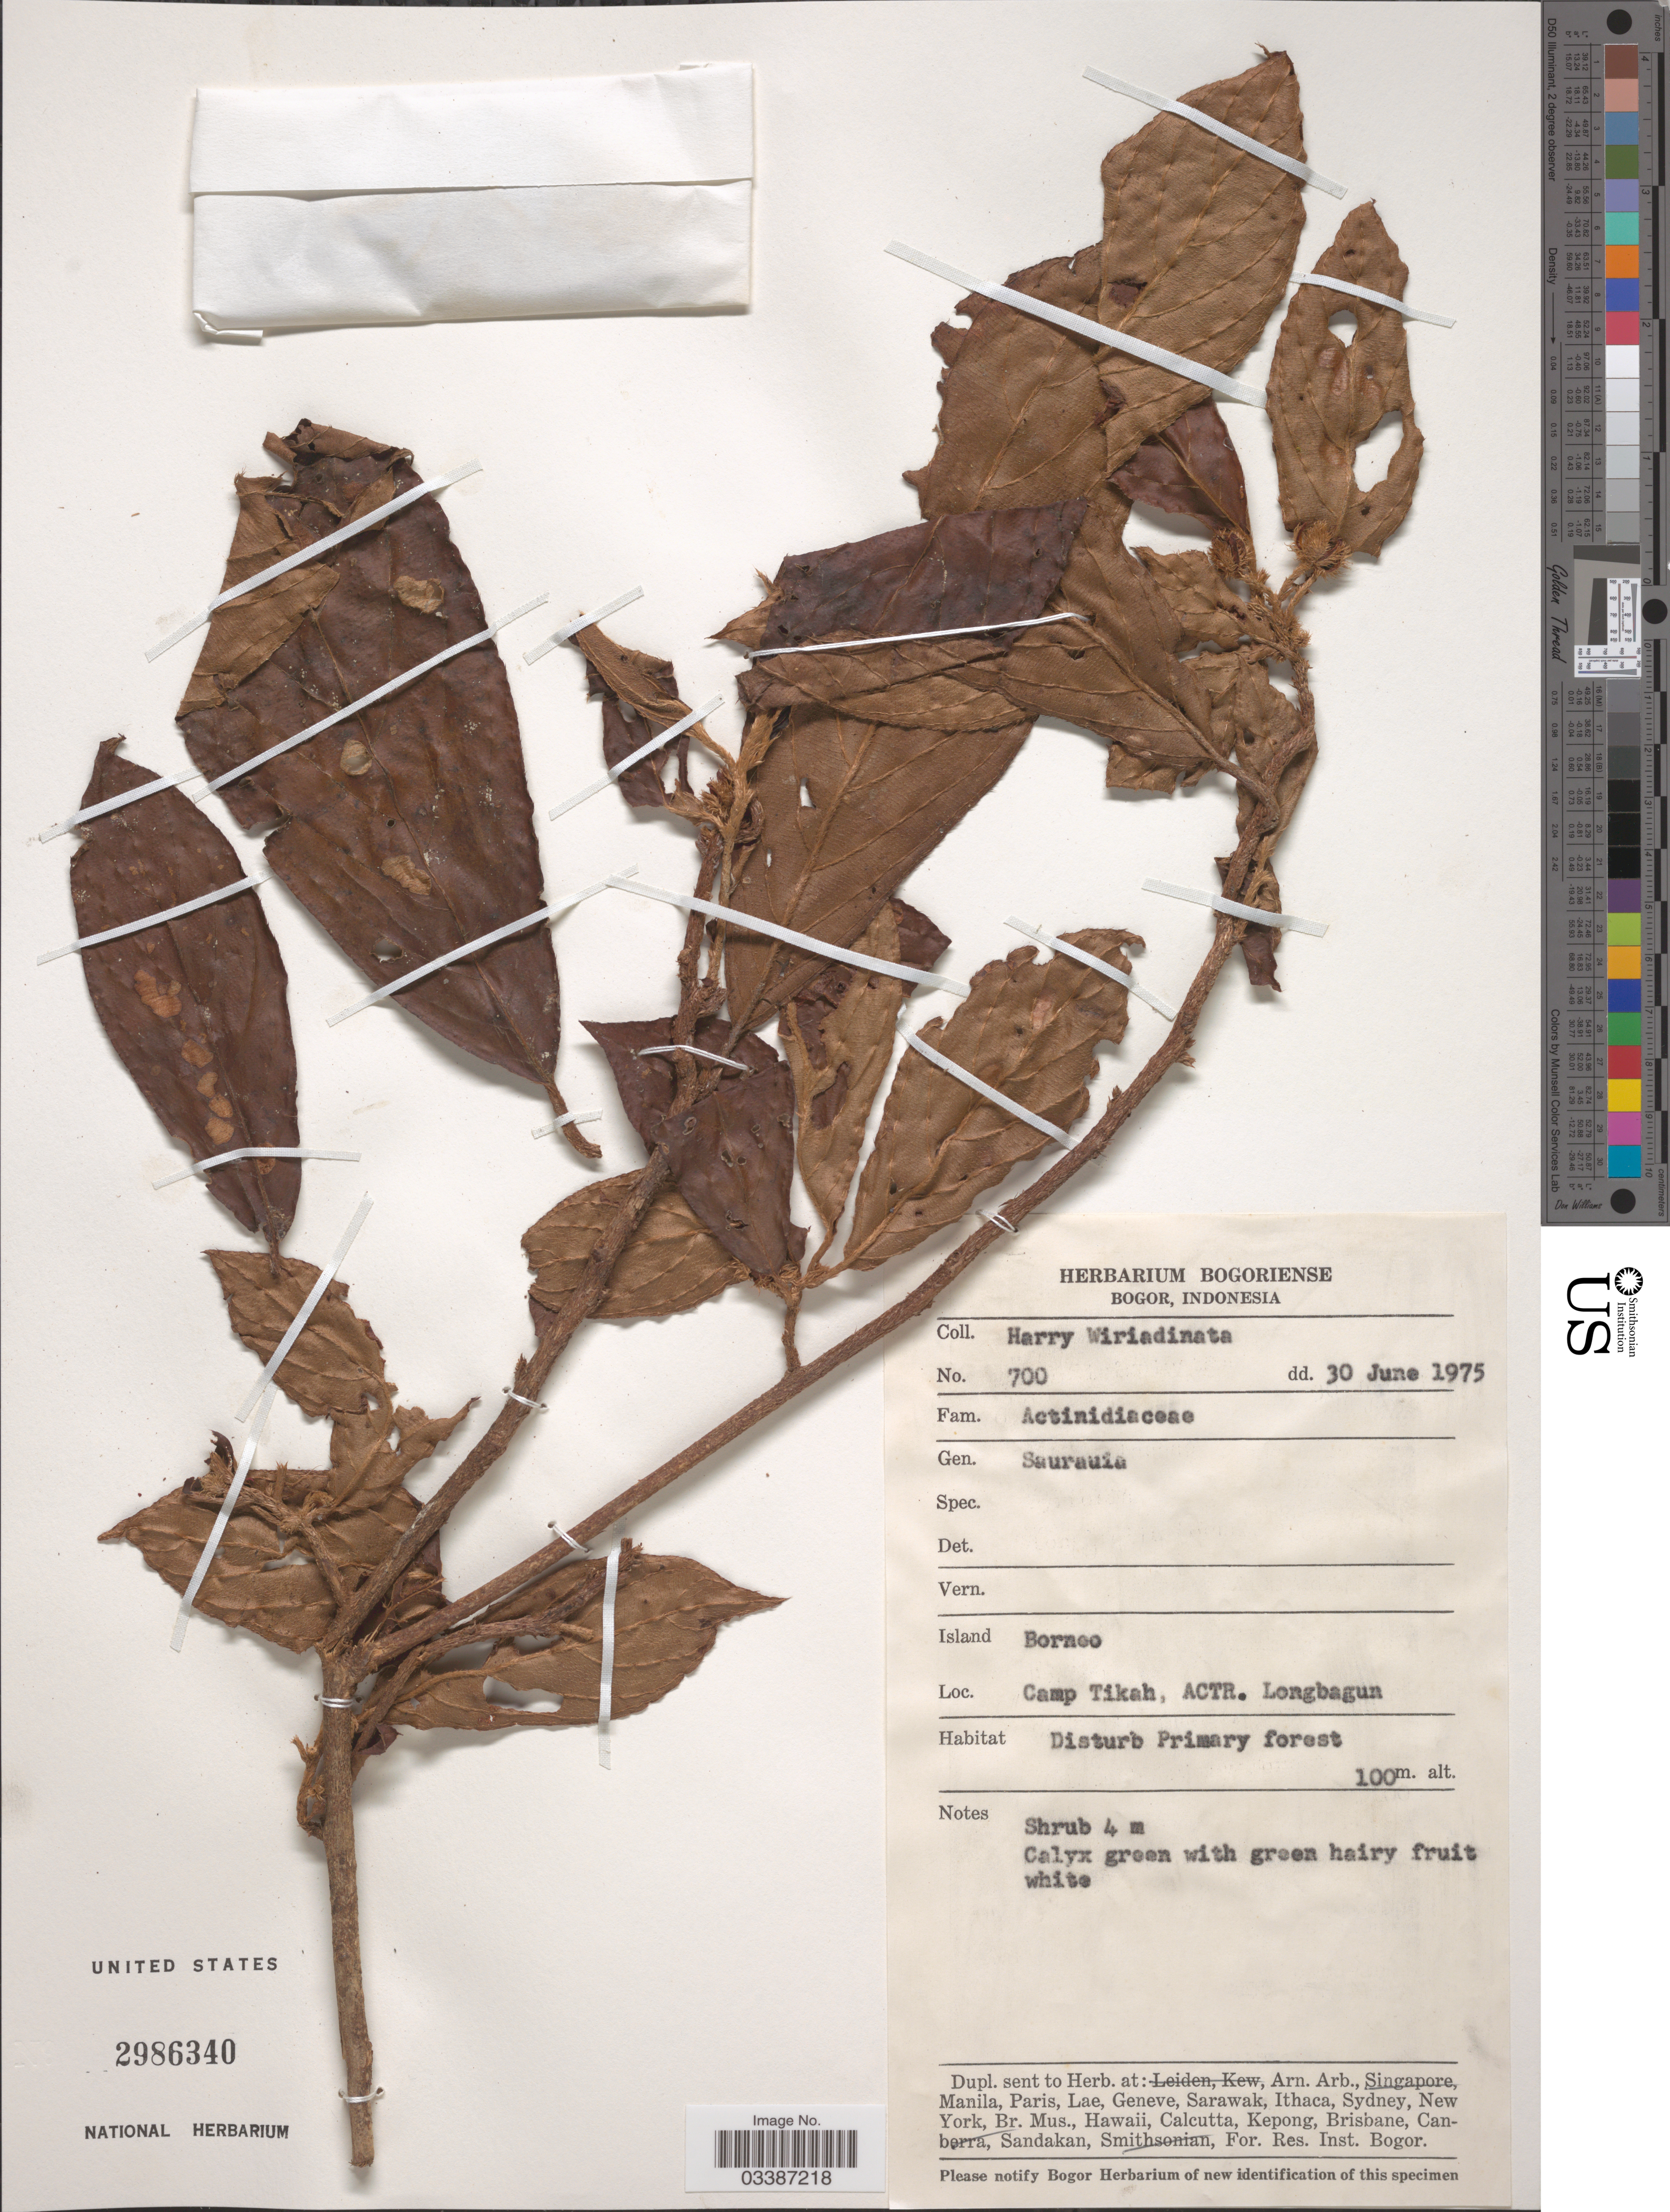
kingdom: Plantae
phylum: Tracheophyta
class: Magnoliopsida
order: Ericales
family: Actinidiaceae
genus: Saurauia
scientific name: Saurauia sp.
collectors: H. Wiriadinata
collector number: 700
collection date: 1975-06-30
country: Indonesia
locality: Island Borneo. Camp Tikah, ACTR. Longbagun.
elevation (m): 100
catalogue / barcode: US 2986340